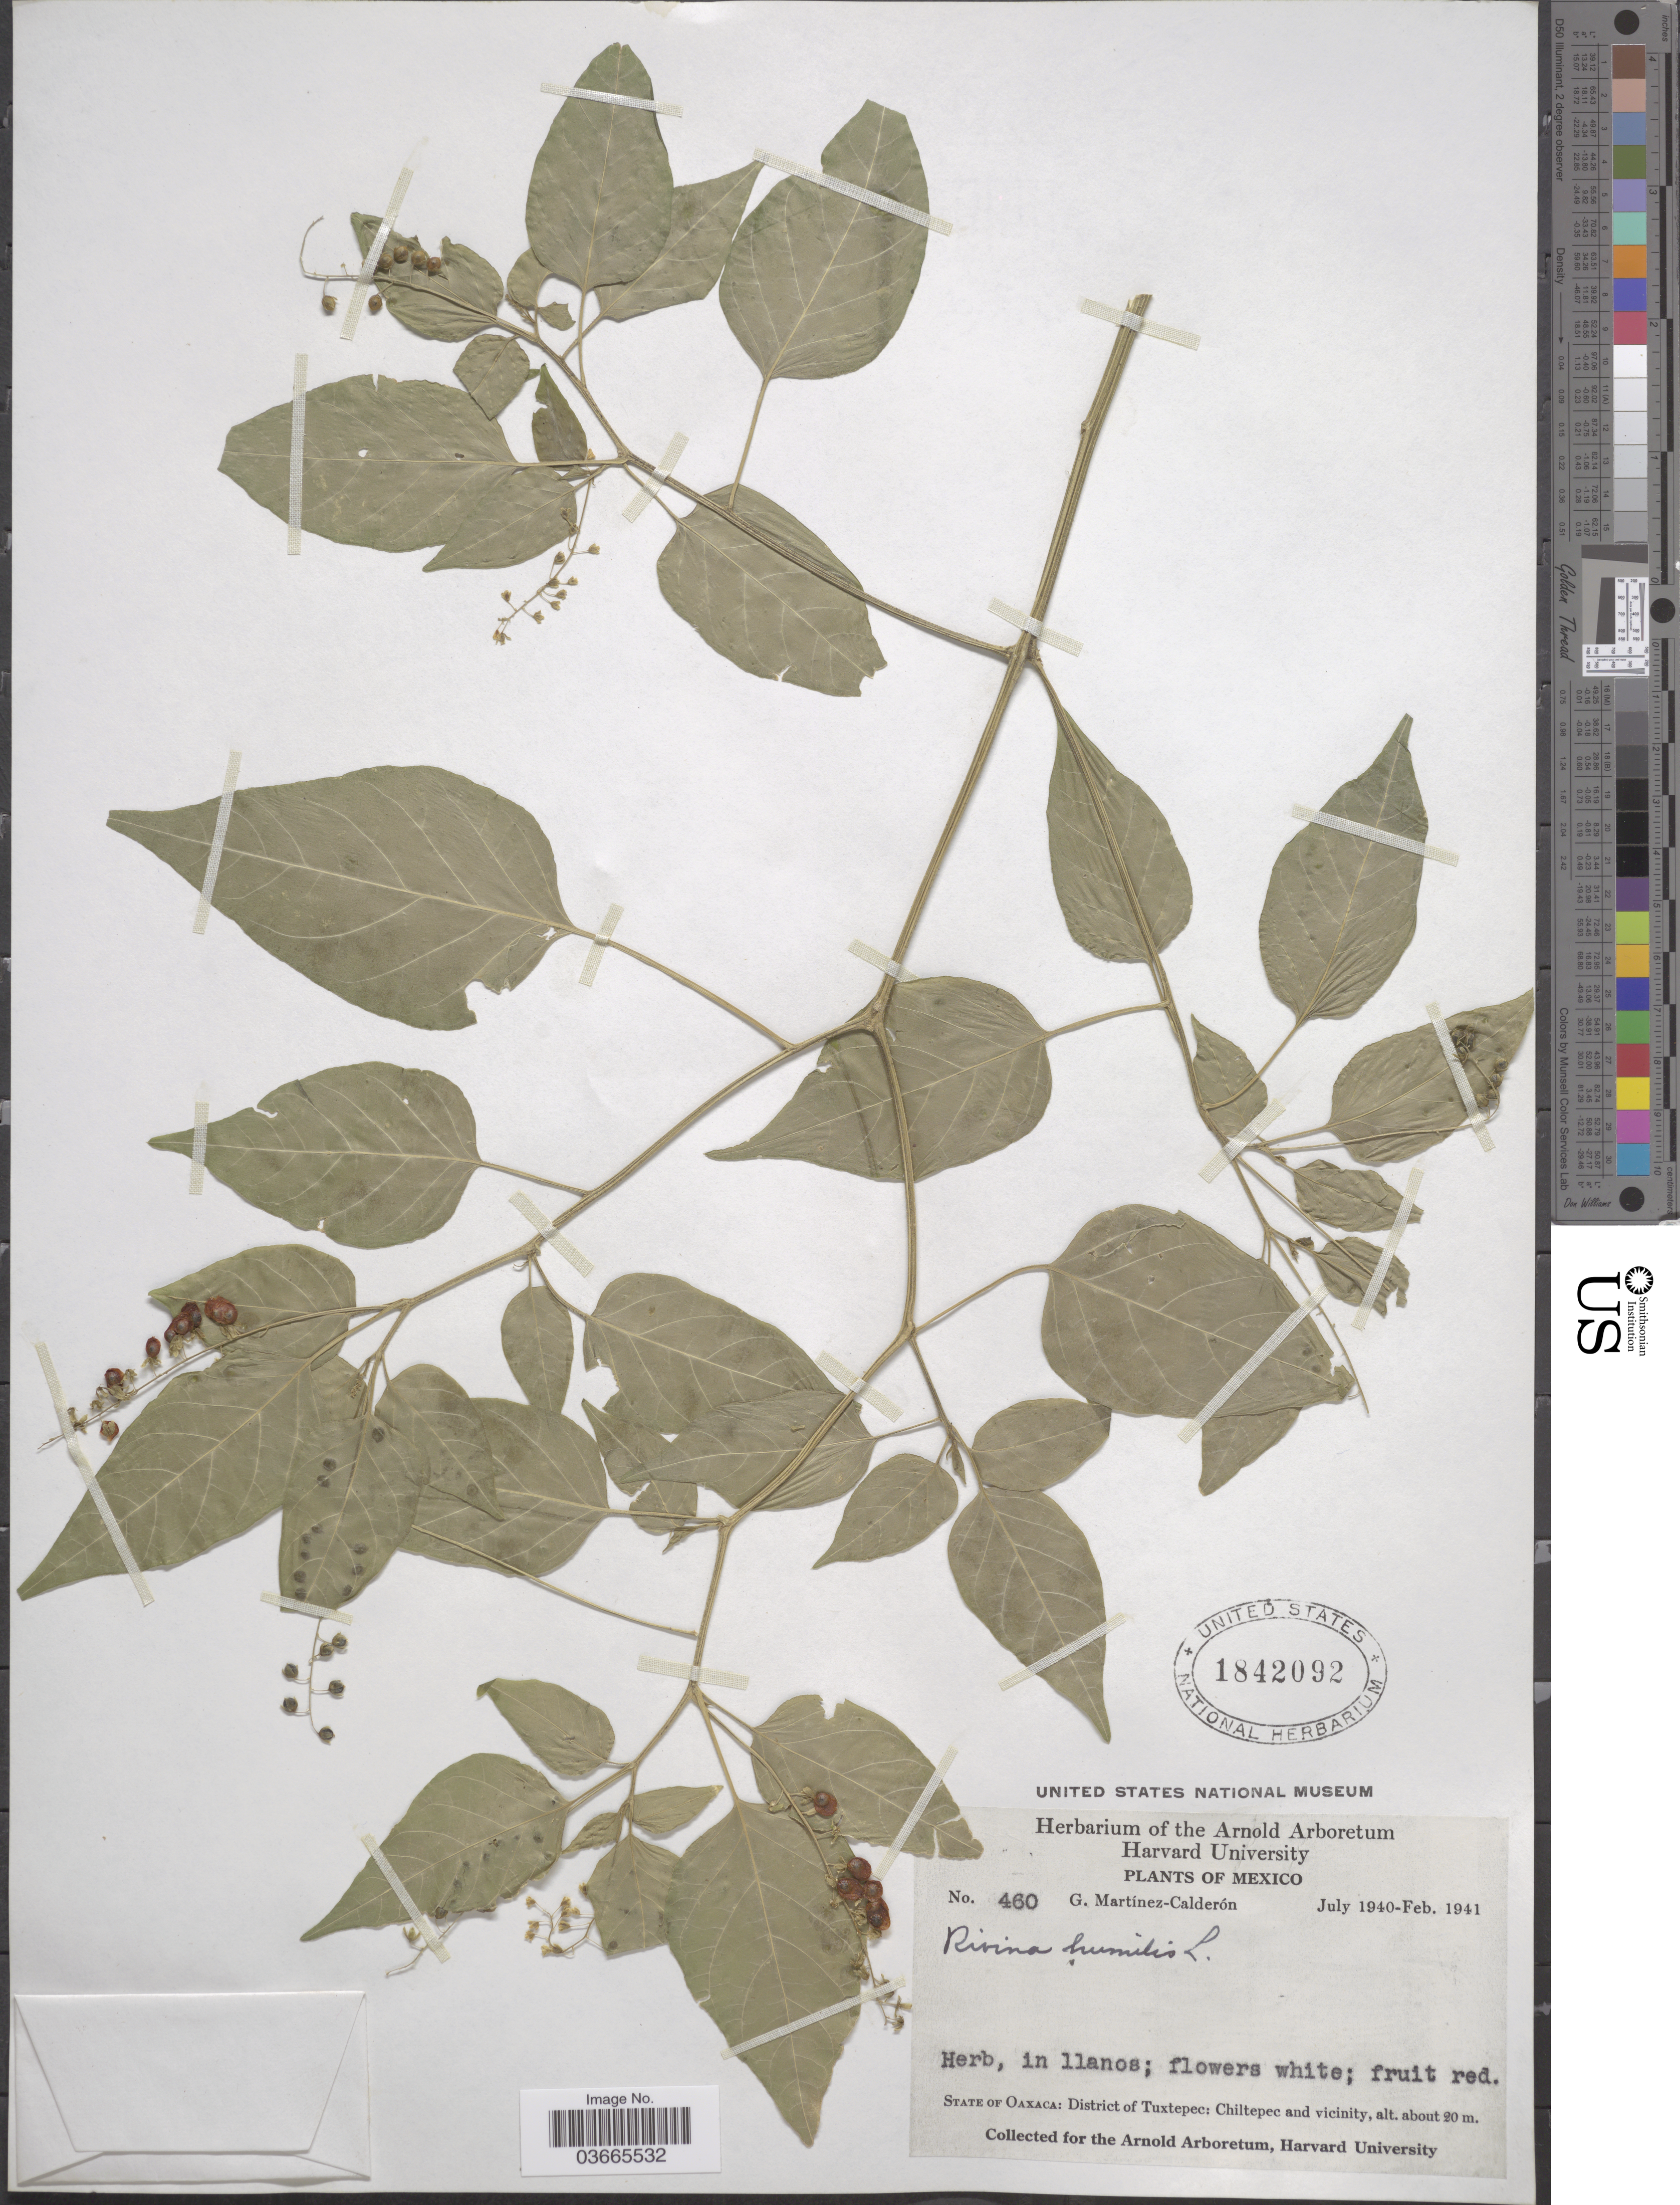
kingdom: Plantae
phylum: Tracheophyta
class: Magnoliopsida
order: Caryophyllales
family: Phytolaccaceae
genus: Rivina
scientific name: Rivina humilis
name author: L.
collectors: G. Martínez Calderón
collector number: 460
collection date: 1940-07/1941-02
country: Mexico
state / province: Oaxaca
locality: District of Tuxtepec: Chiltepec and vicinity.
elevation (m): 20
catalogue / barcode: US 1842092